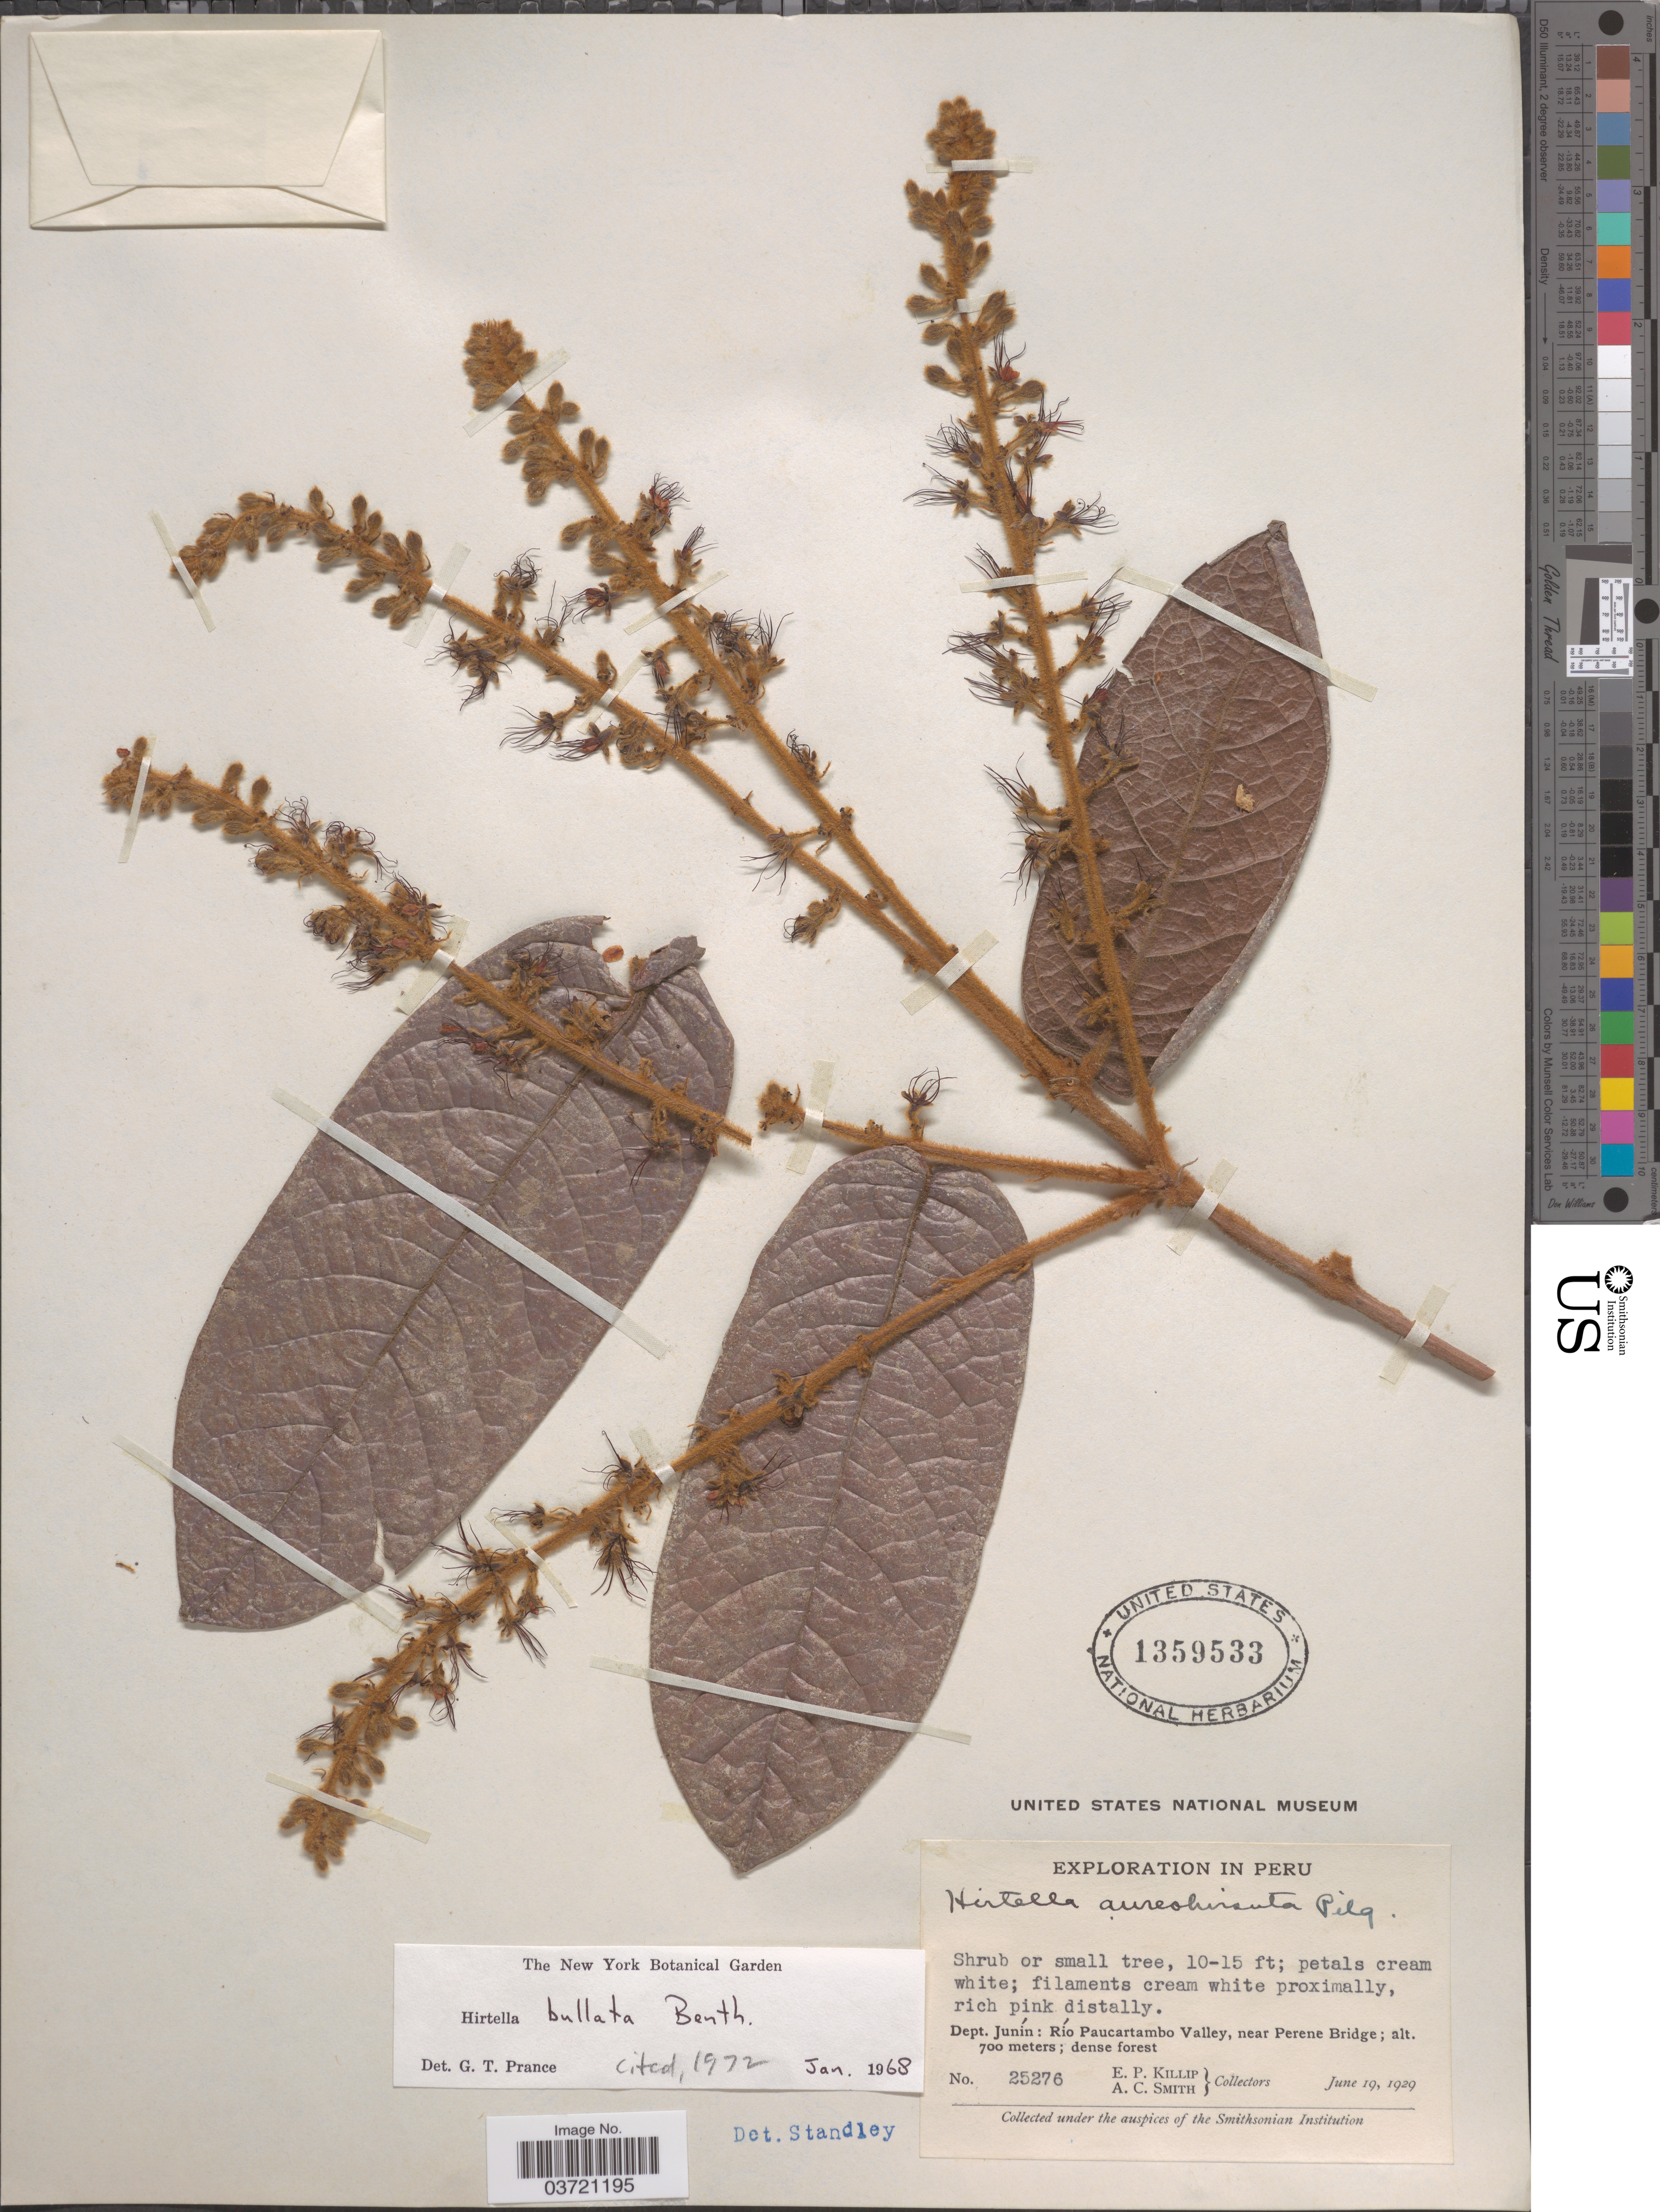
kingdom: Plantae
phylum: Tracheophyta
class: Magnoliopsida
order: Malpighiales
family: Chrysobalanaceae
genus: Hirtella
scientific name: Hirtella bullata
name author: Benth.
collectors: E. P. Killip & A. C. Smith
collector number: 25276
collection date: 1929-06-19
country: Peru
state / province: Junín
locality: Dept. Junín: Río Paucartambo Valley, near Perene Bridge.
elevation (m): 700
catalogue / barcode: US 1359533